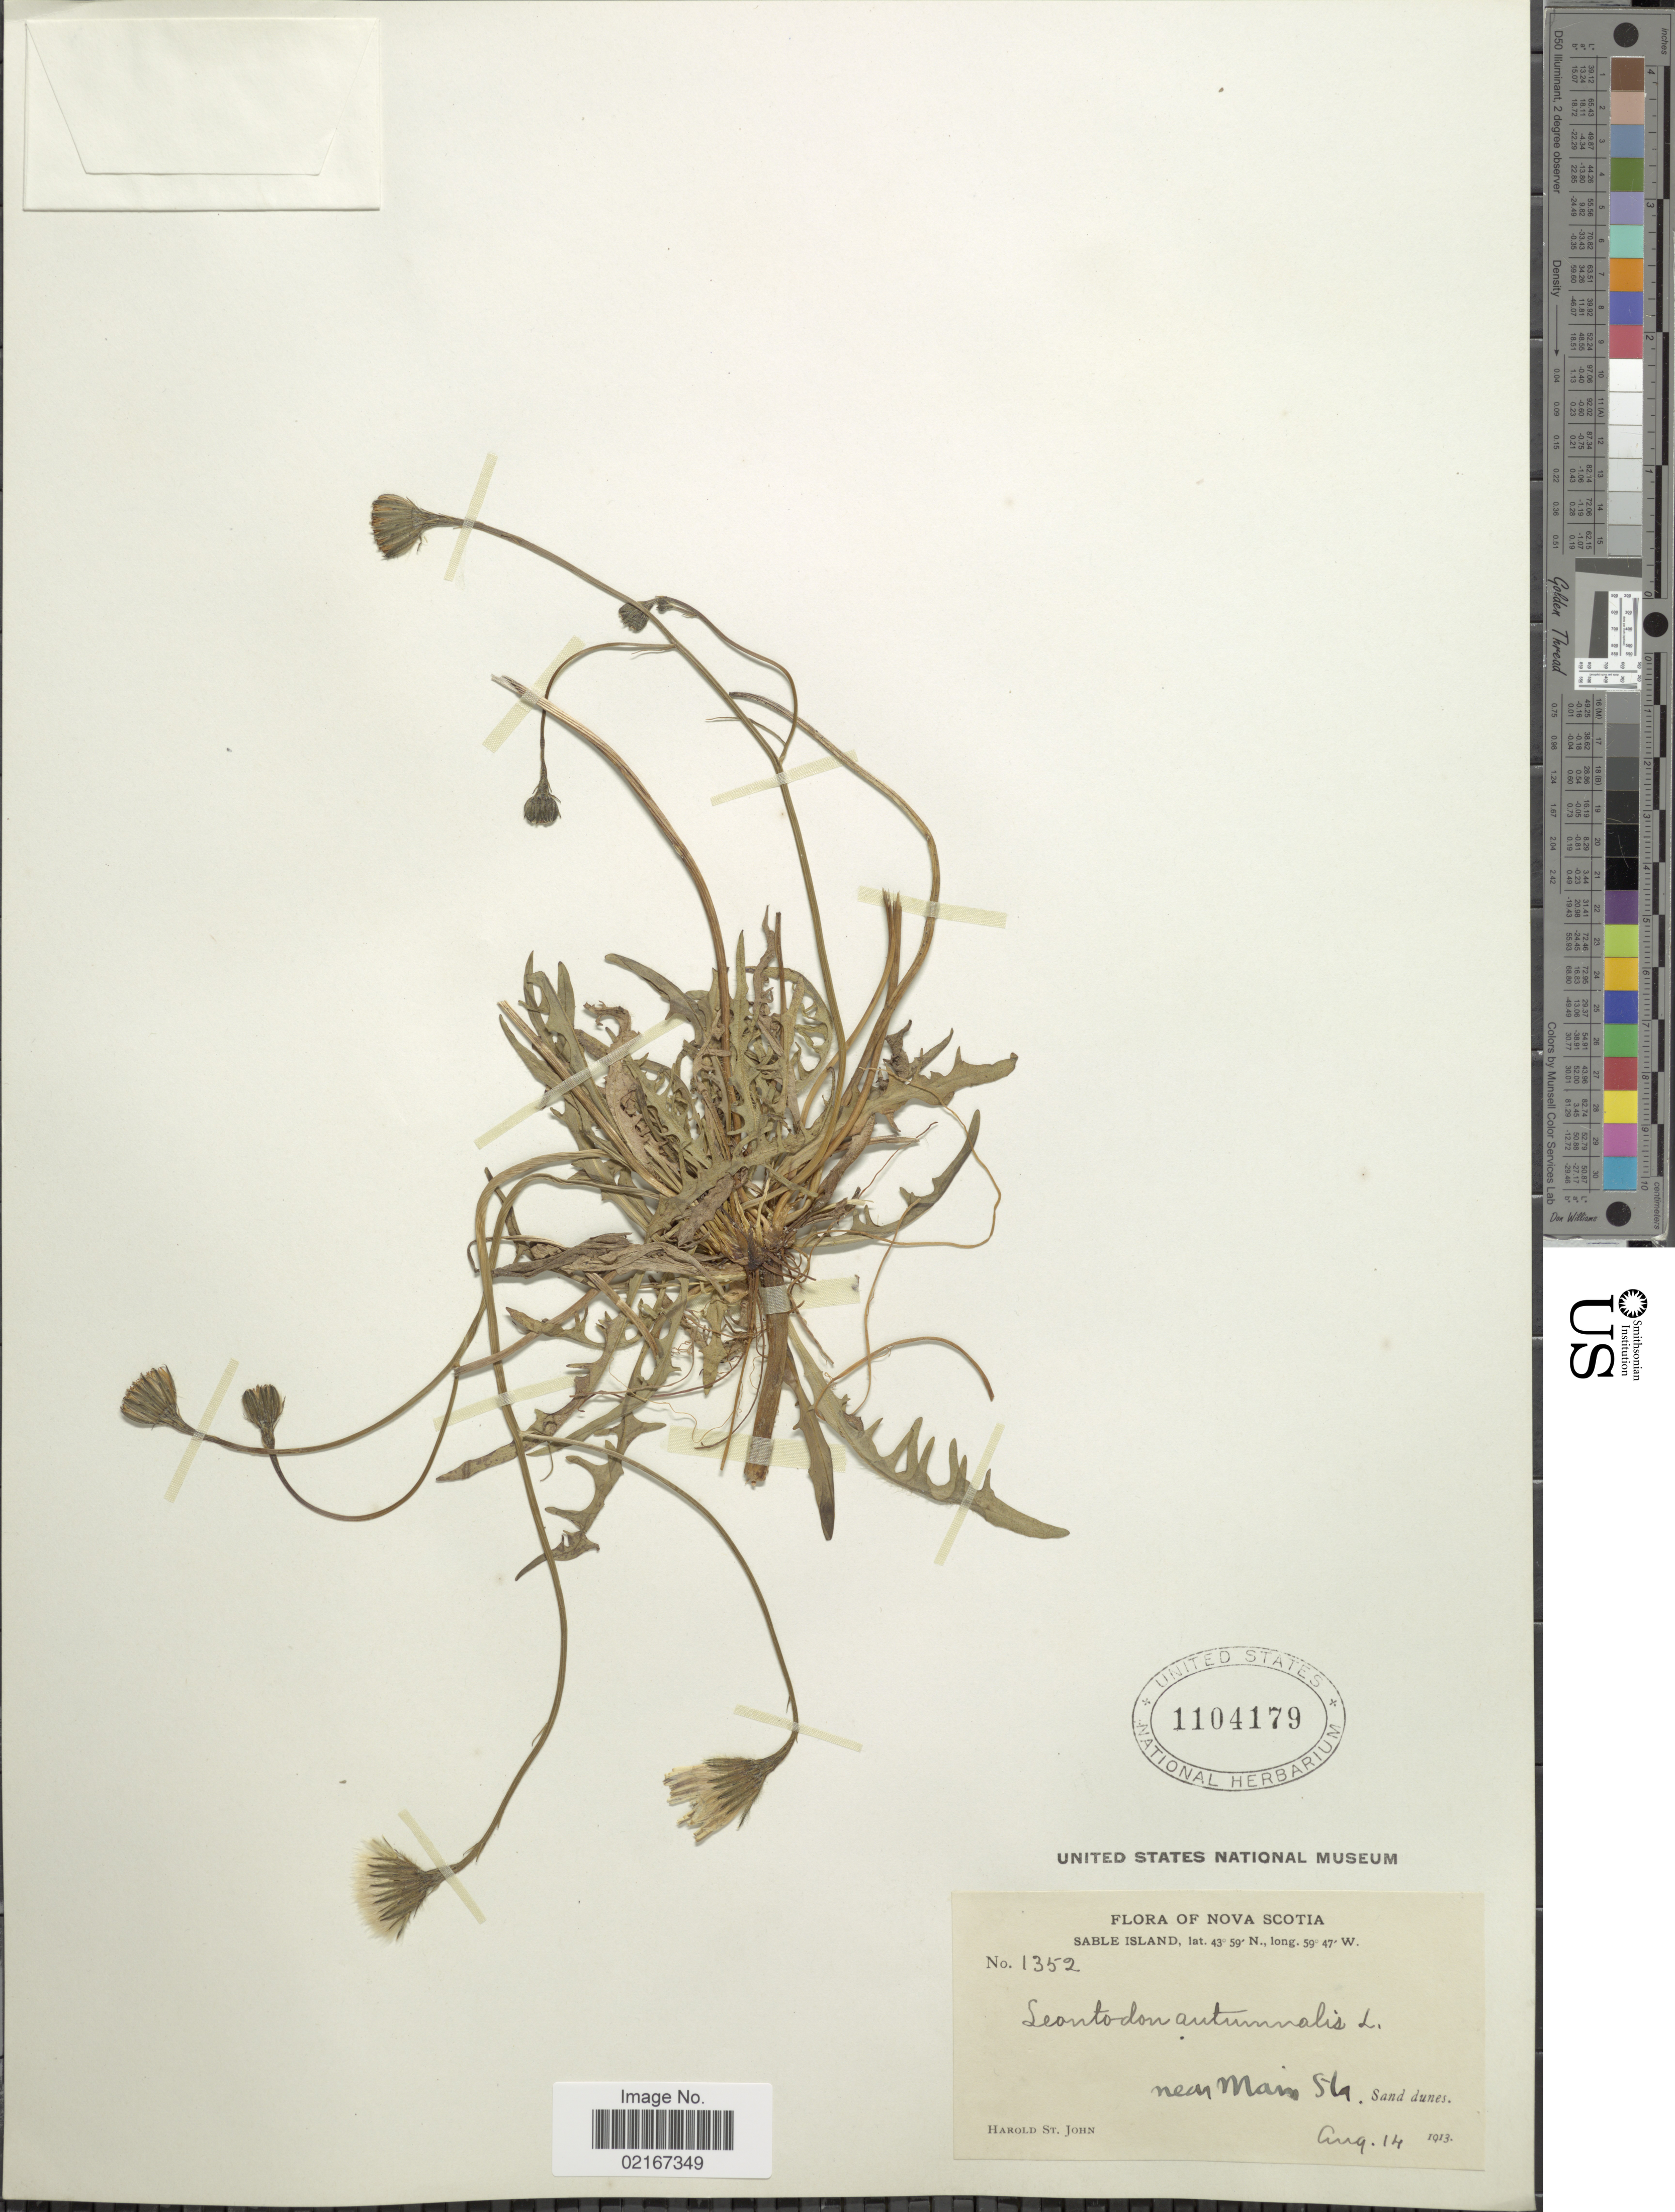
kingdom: Plantae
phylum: Tracheophyta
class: Magnoliopsida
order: Asterales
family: Asteraceae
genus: Scorzoneroides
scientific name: Scorzoneroides autumnalis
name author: (L.) Moench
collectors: H. St. John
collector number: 1352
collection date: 1913-08-14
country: Canada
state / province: Nova Scotia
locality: Sable Island, near Main Sta. Sand dunes.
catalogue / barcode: US 1104179